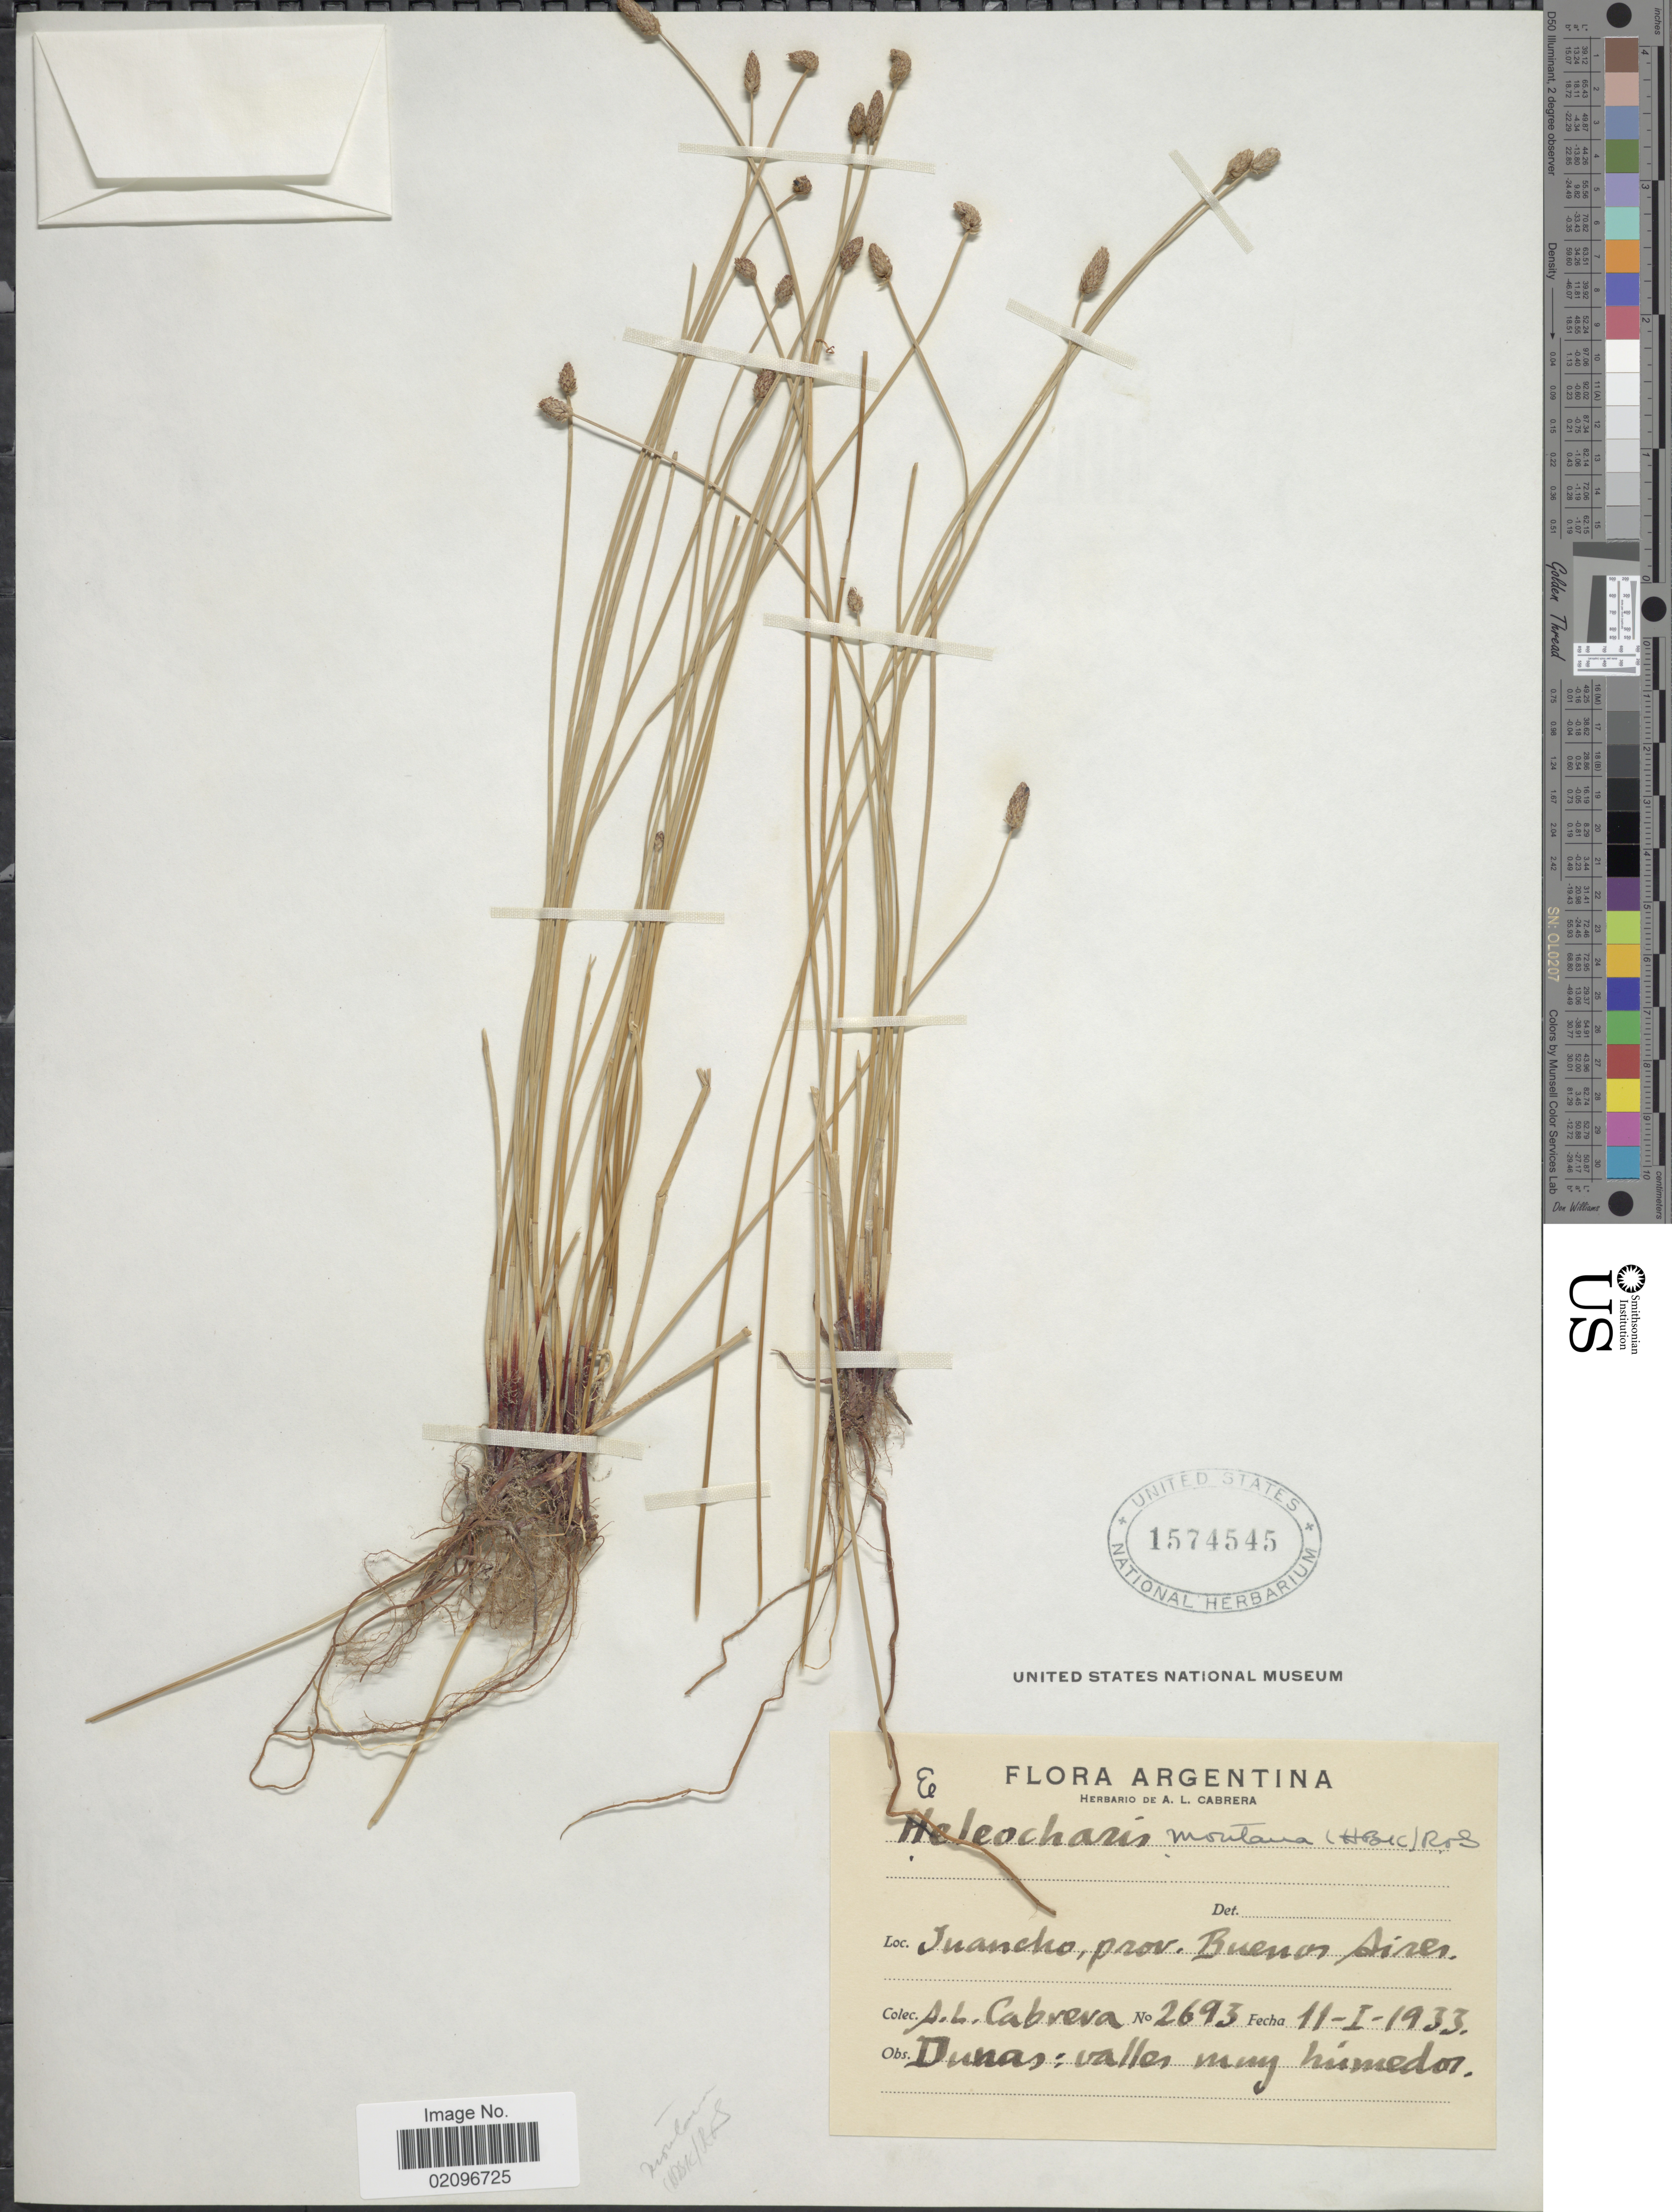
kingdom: Plantae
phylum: Tracheophyta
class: Liliopsida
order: Poales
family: Cyperaceae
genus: Eleocharis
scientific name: Eleocharis montana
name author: (Kunth) Roem. & Schult.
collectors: A. L. Cabrera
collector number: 2693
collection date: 1933-01-11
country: Argentina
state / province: Buenos Aires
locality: Juancho, prov. Buenos Aires.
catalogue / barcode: US 1574545